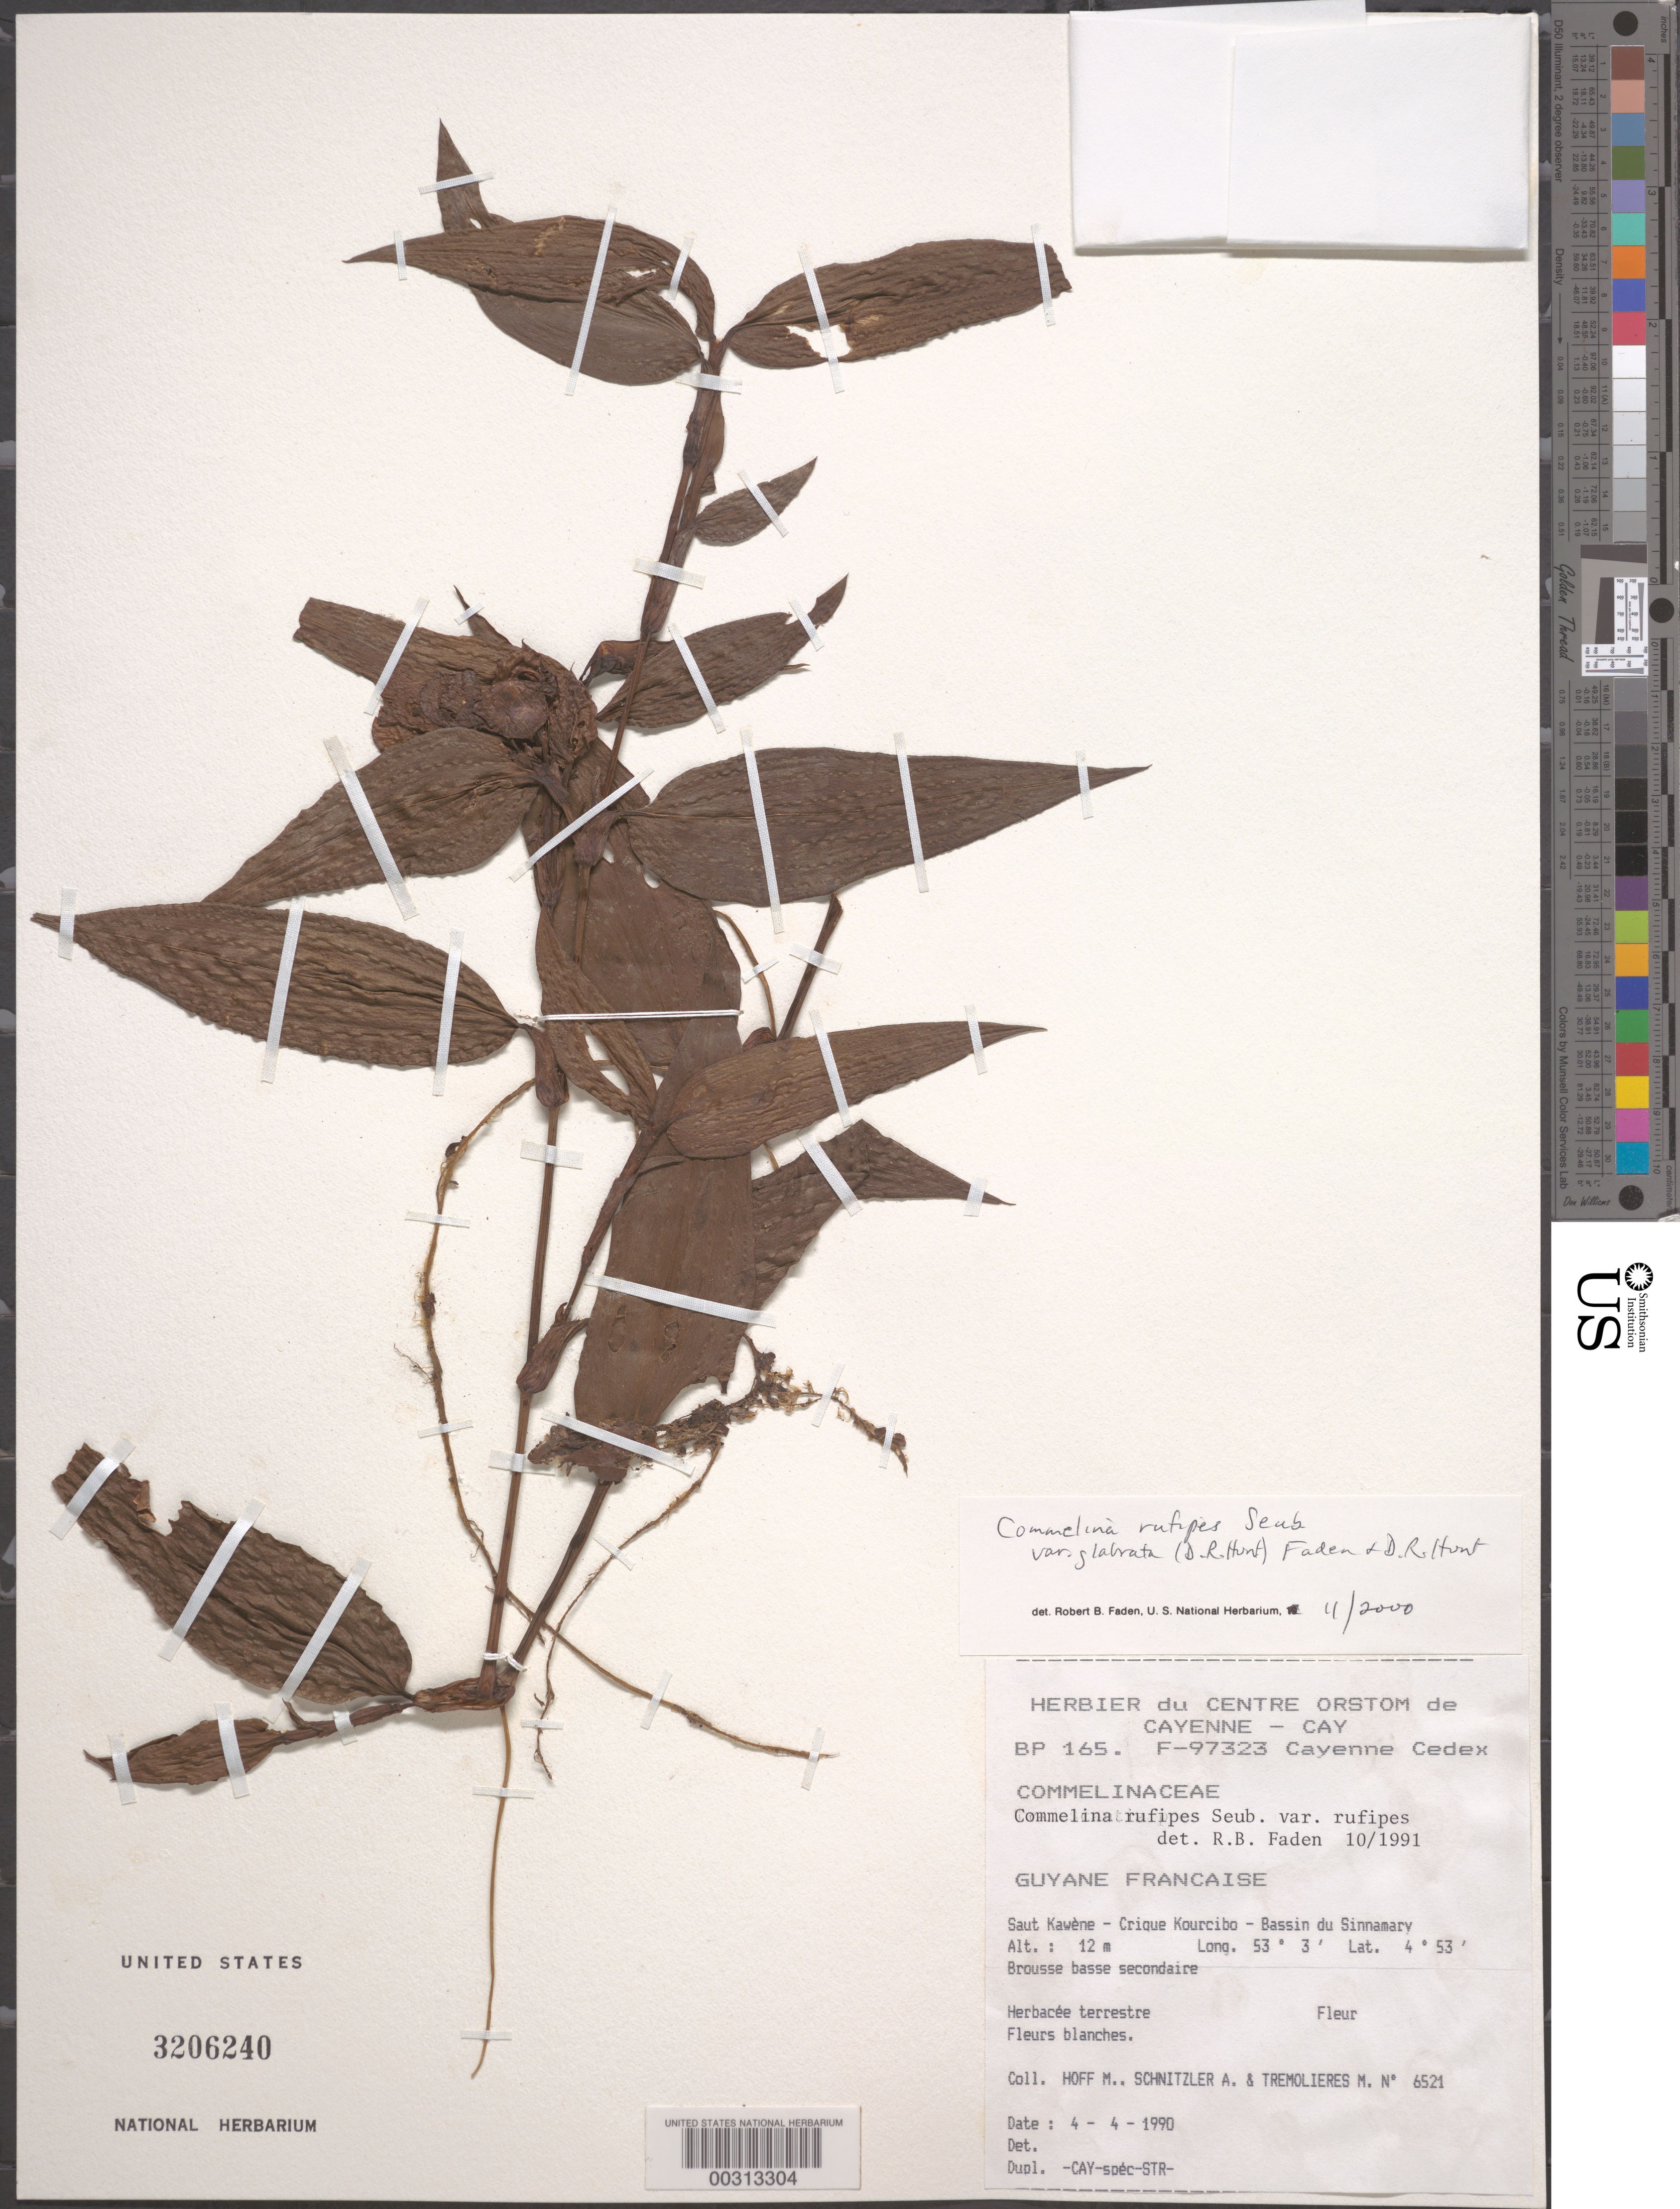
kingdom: Plantae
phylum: Tracheophyta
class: Liliopsida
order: Commelinales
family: Commelinaceae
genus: Commelina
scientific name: Commelina rufipes var. glabrata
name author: (D.R. Hunt) Faden & D.R. Hunt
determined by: Faden, Robert B., (US), Smithsonian Institution - National Museum of Natural History (UNITED STATES)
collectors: M. Hoff, A. Schnitzler & M. Tremolieres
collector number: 6521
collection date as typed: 04 Apr 1990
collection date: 1990-04-04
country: French Guiana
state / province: Cayenne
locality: Saut kawene, crique kourcibo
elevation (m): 12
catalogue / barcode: US 3206240